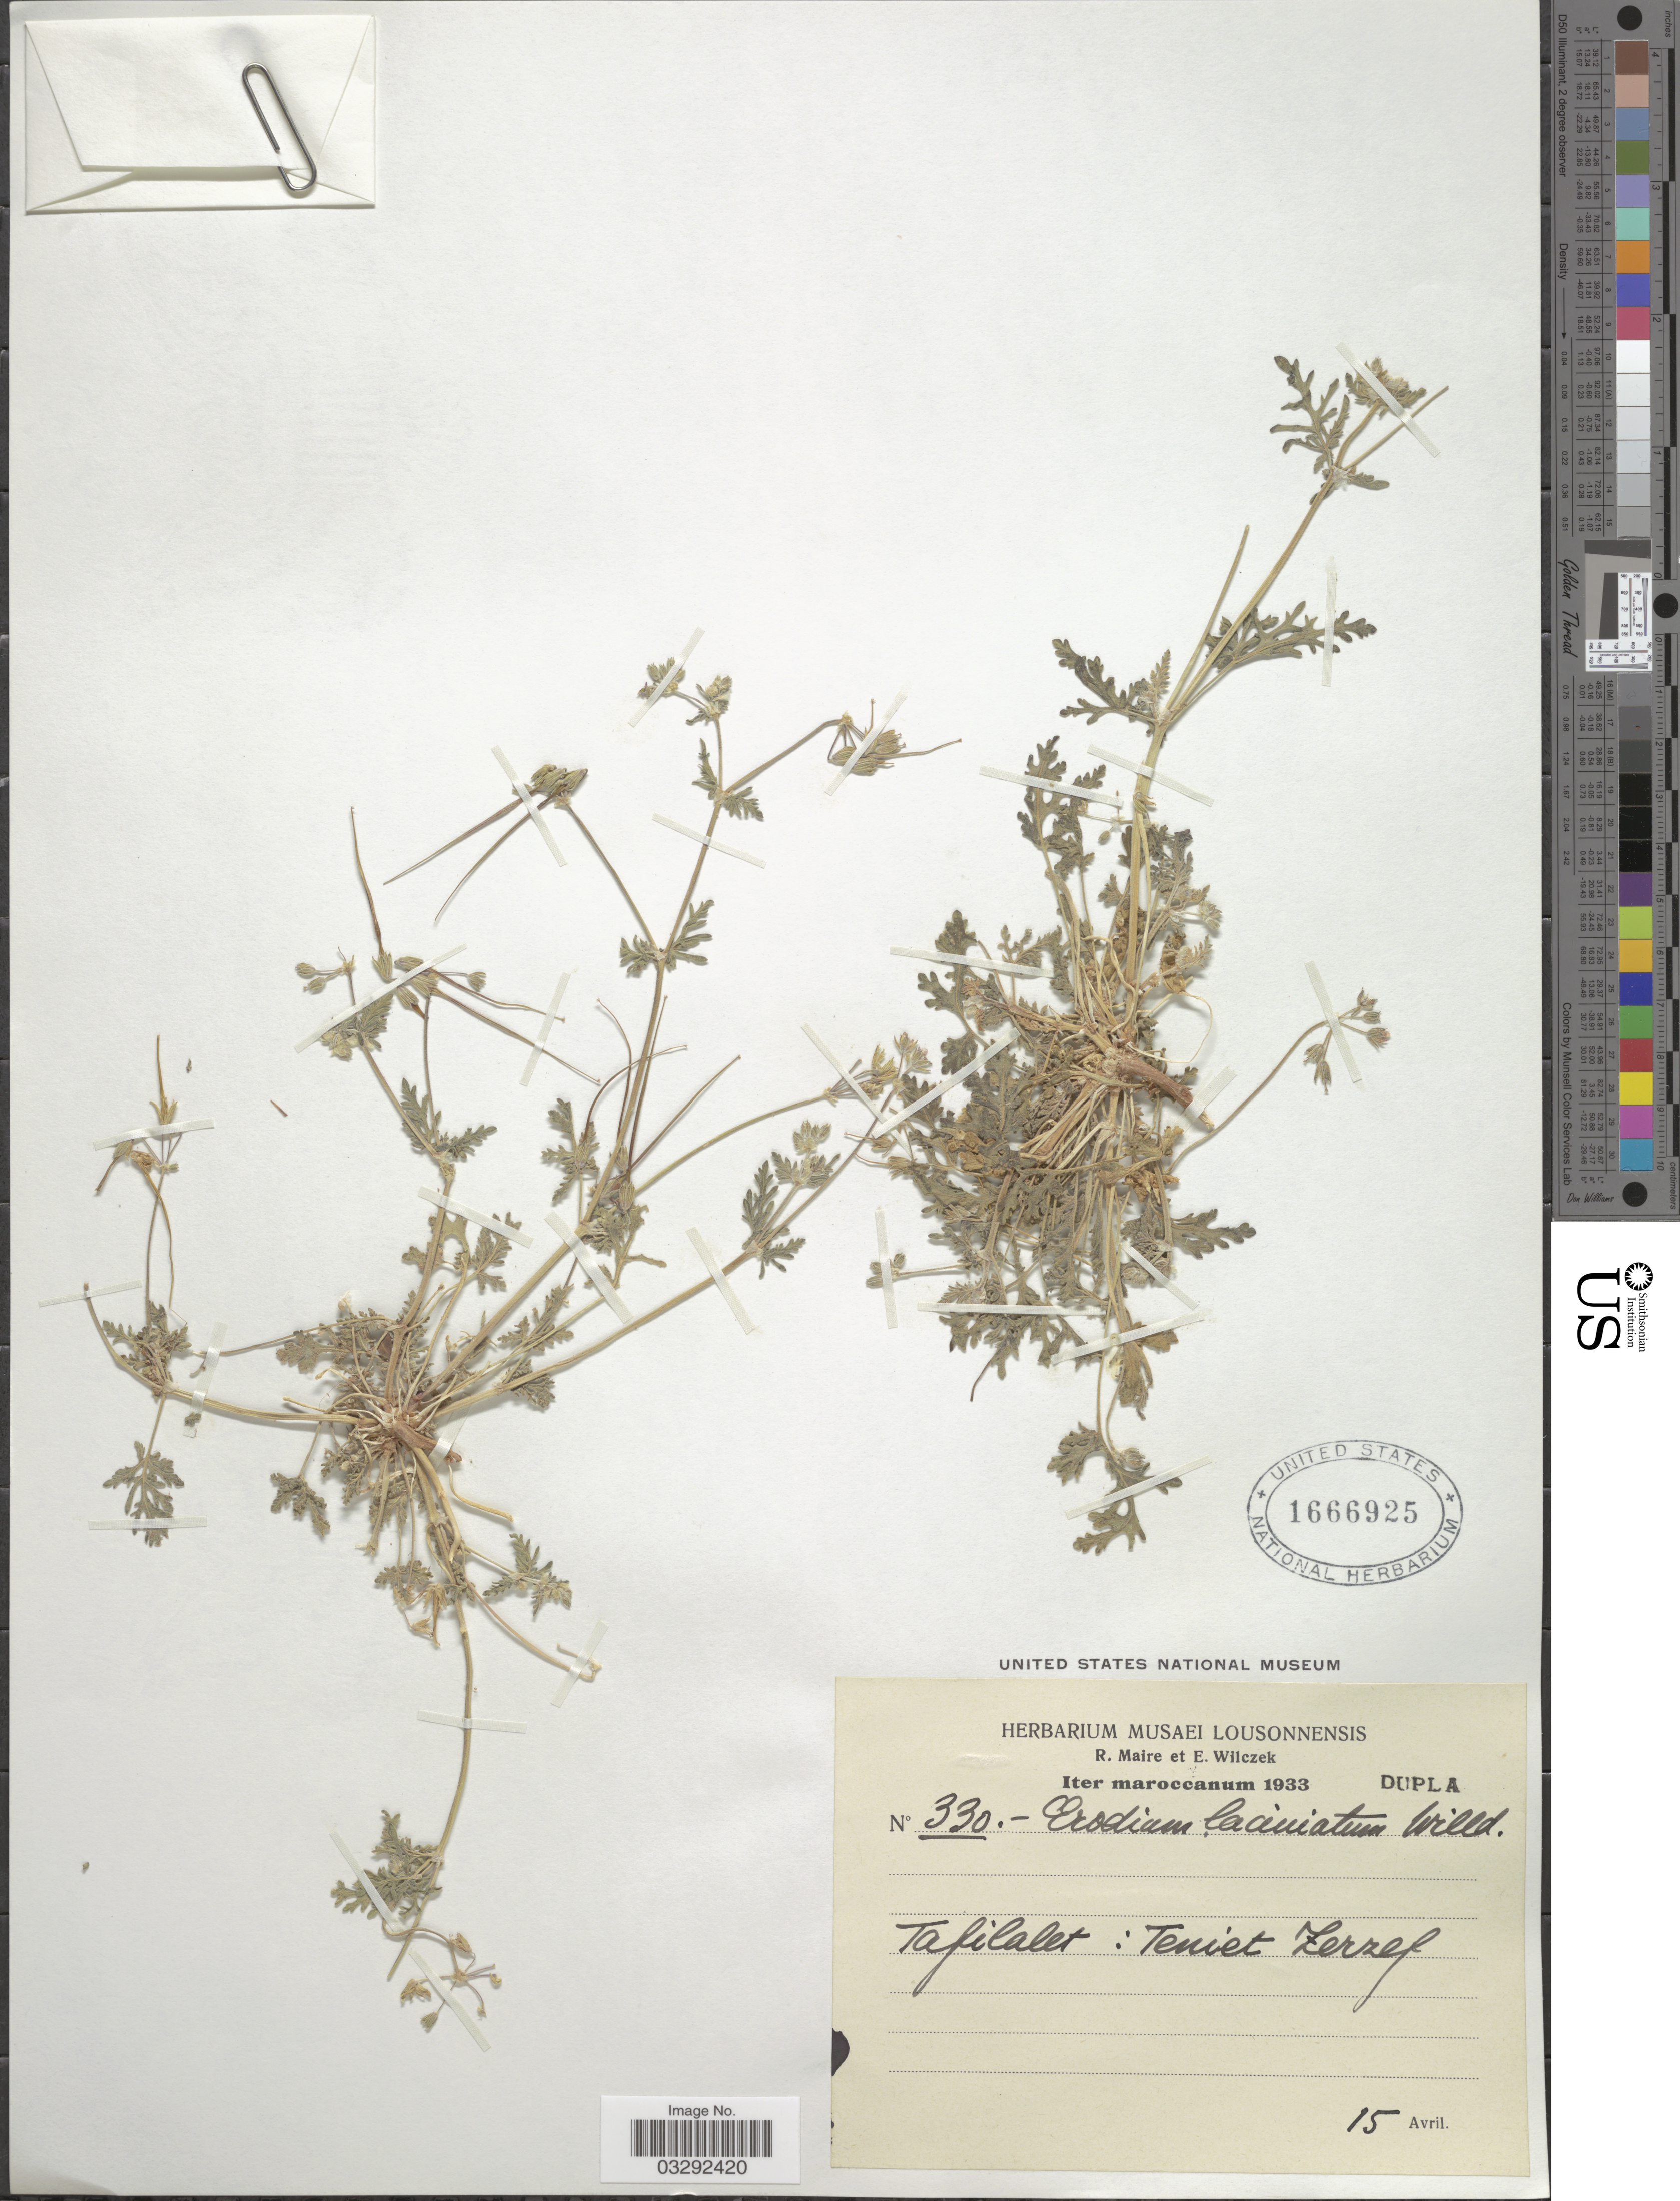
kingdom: Plantae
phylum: Tracheophyta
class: Magnoliopsida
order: Geraniales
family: Geraniaceae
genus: Erodium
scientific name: Erodium laciniatum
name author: (Cav.) Willd.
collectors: R. Maire & E. Wilczek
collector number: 330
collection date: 1933-04-15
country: Morocco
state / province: Meknès-Tafilalet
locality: Tafilalet: Teniet Zerzef.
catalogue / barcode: US 1666925